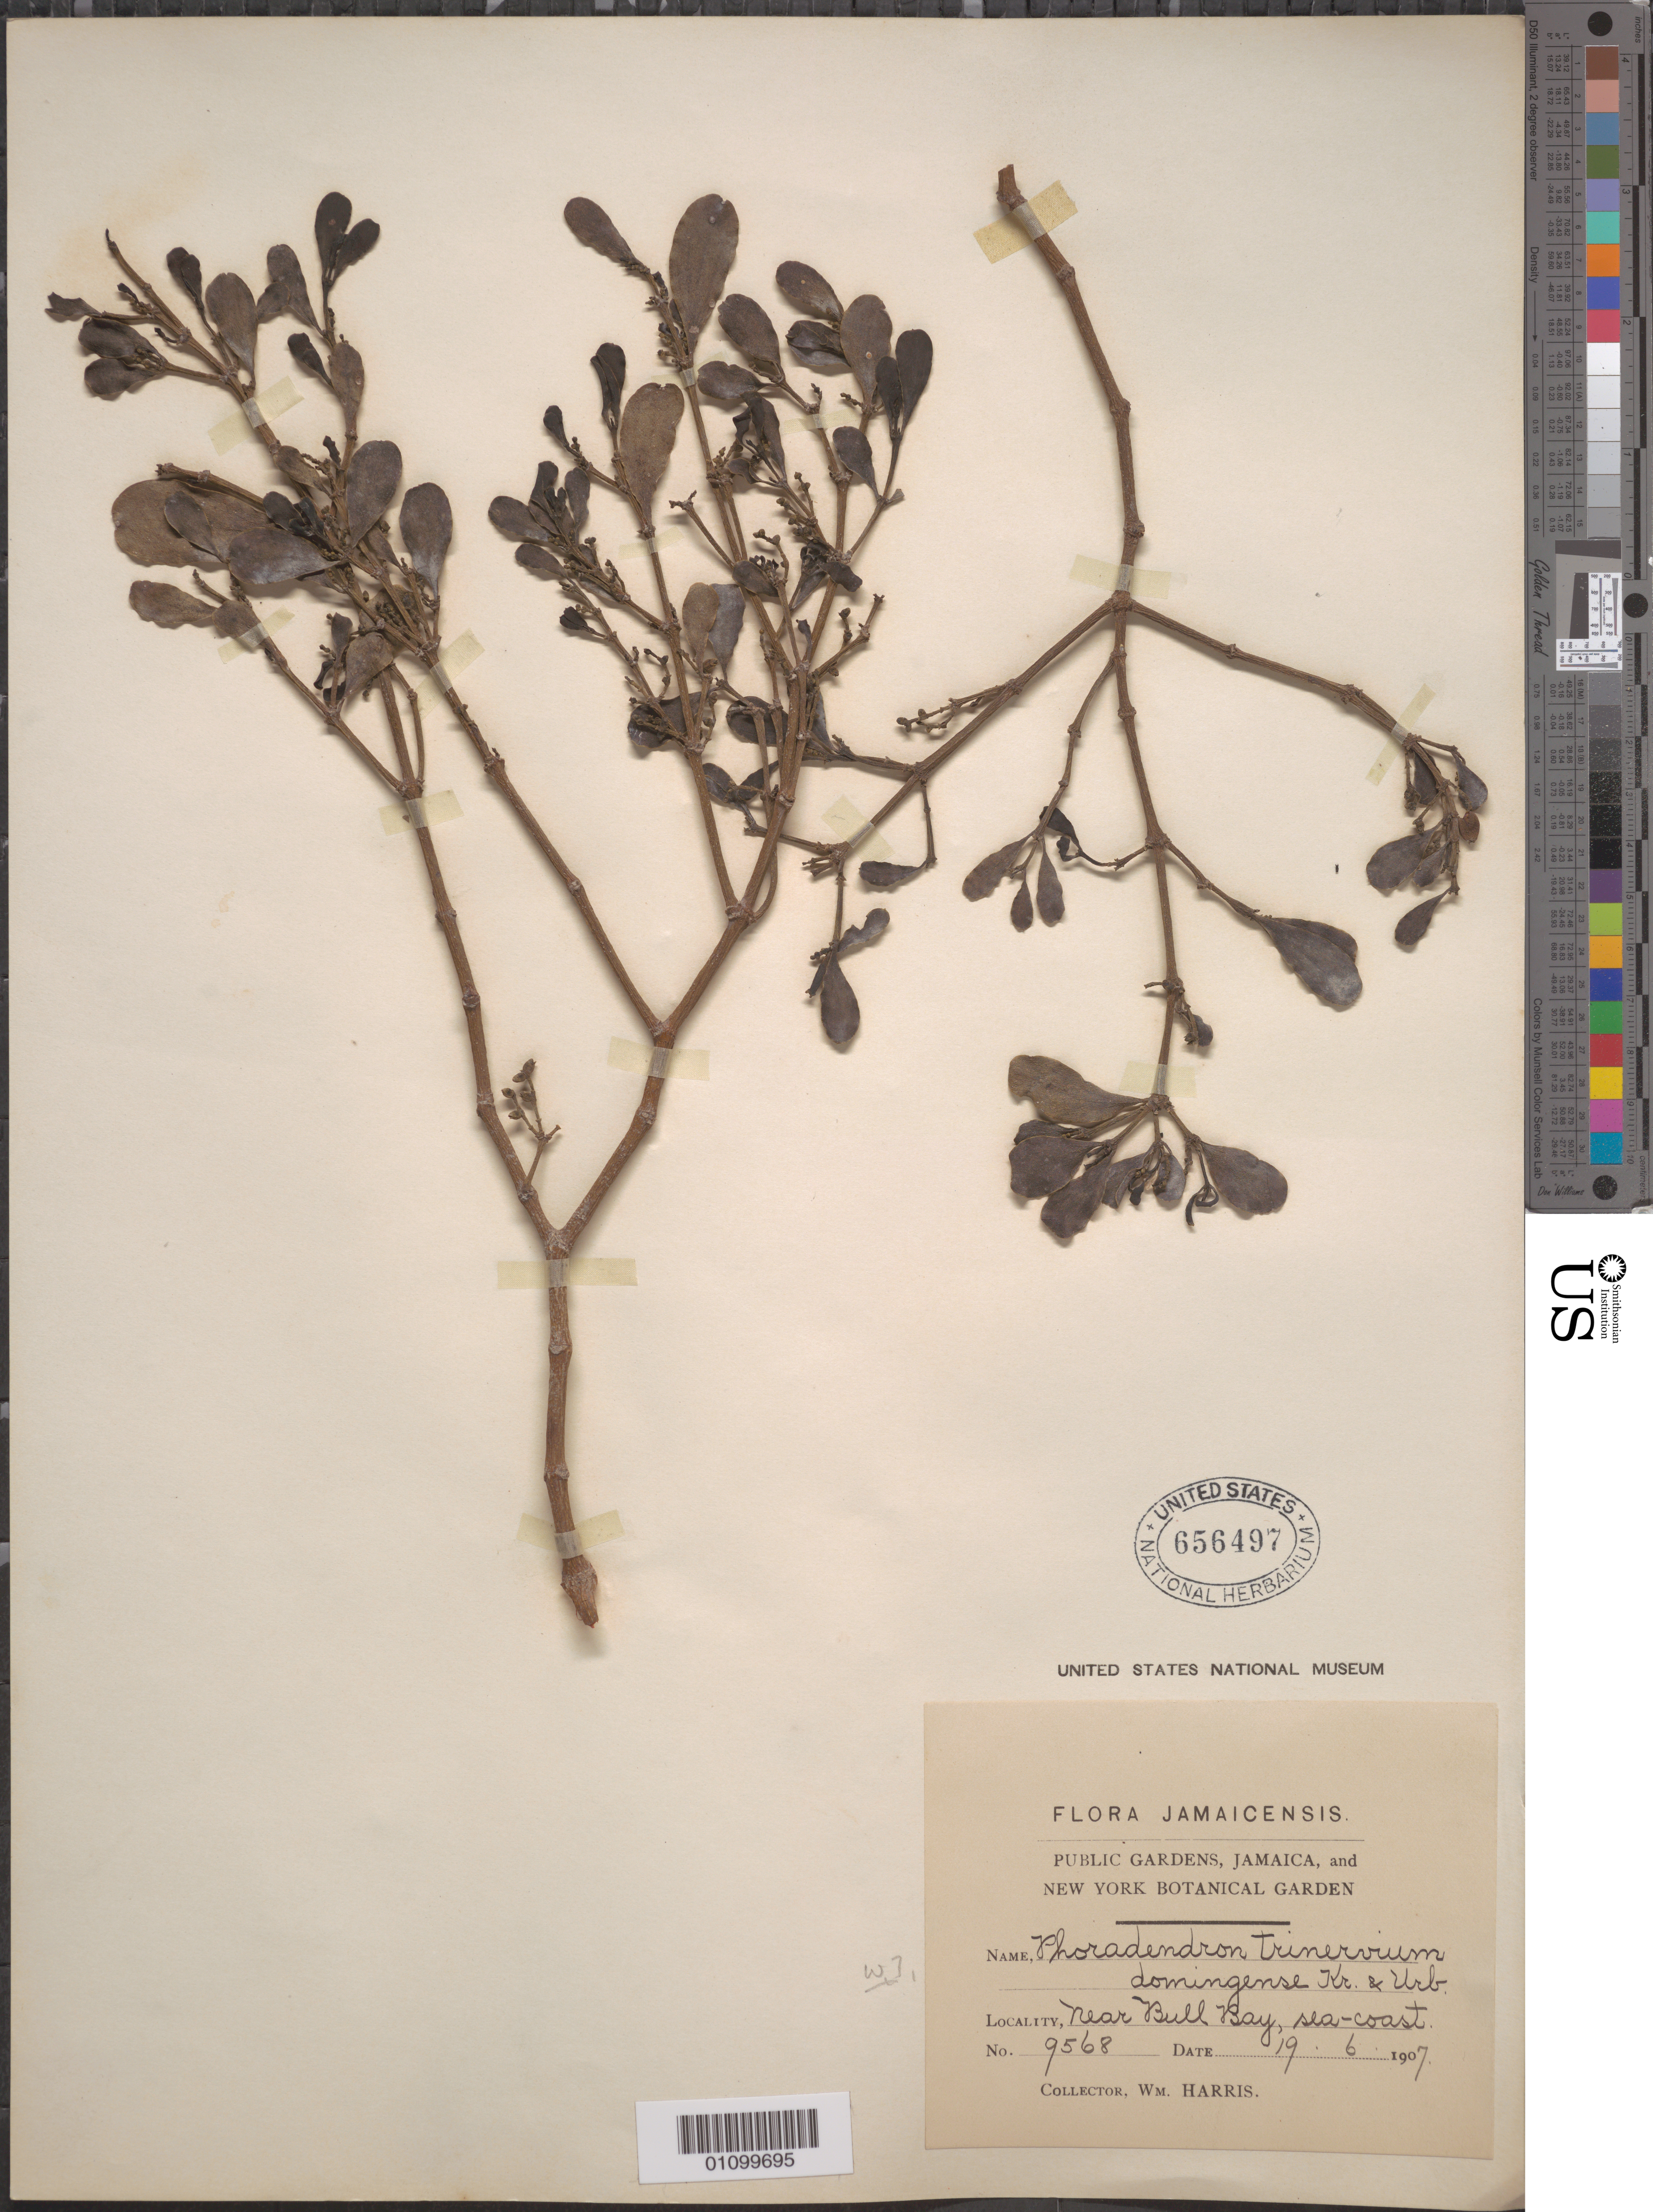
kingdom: Plantae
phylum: Tracheophyta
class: Magnoliopsida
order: Santalales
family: Viscaceae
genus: Phoradendron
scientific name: Phoradendron trinervium var. domingense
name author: (Ham.) Krug & Urb.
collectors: W. Harris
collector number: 9568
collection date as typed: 19 Jun 1907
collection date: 1907-06-19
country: Jamaica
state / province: Saint Andrew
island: Jamaica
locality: Near Bull Bay, sea-coast.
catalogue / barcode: US 656497